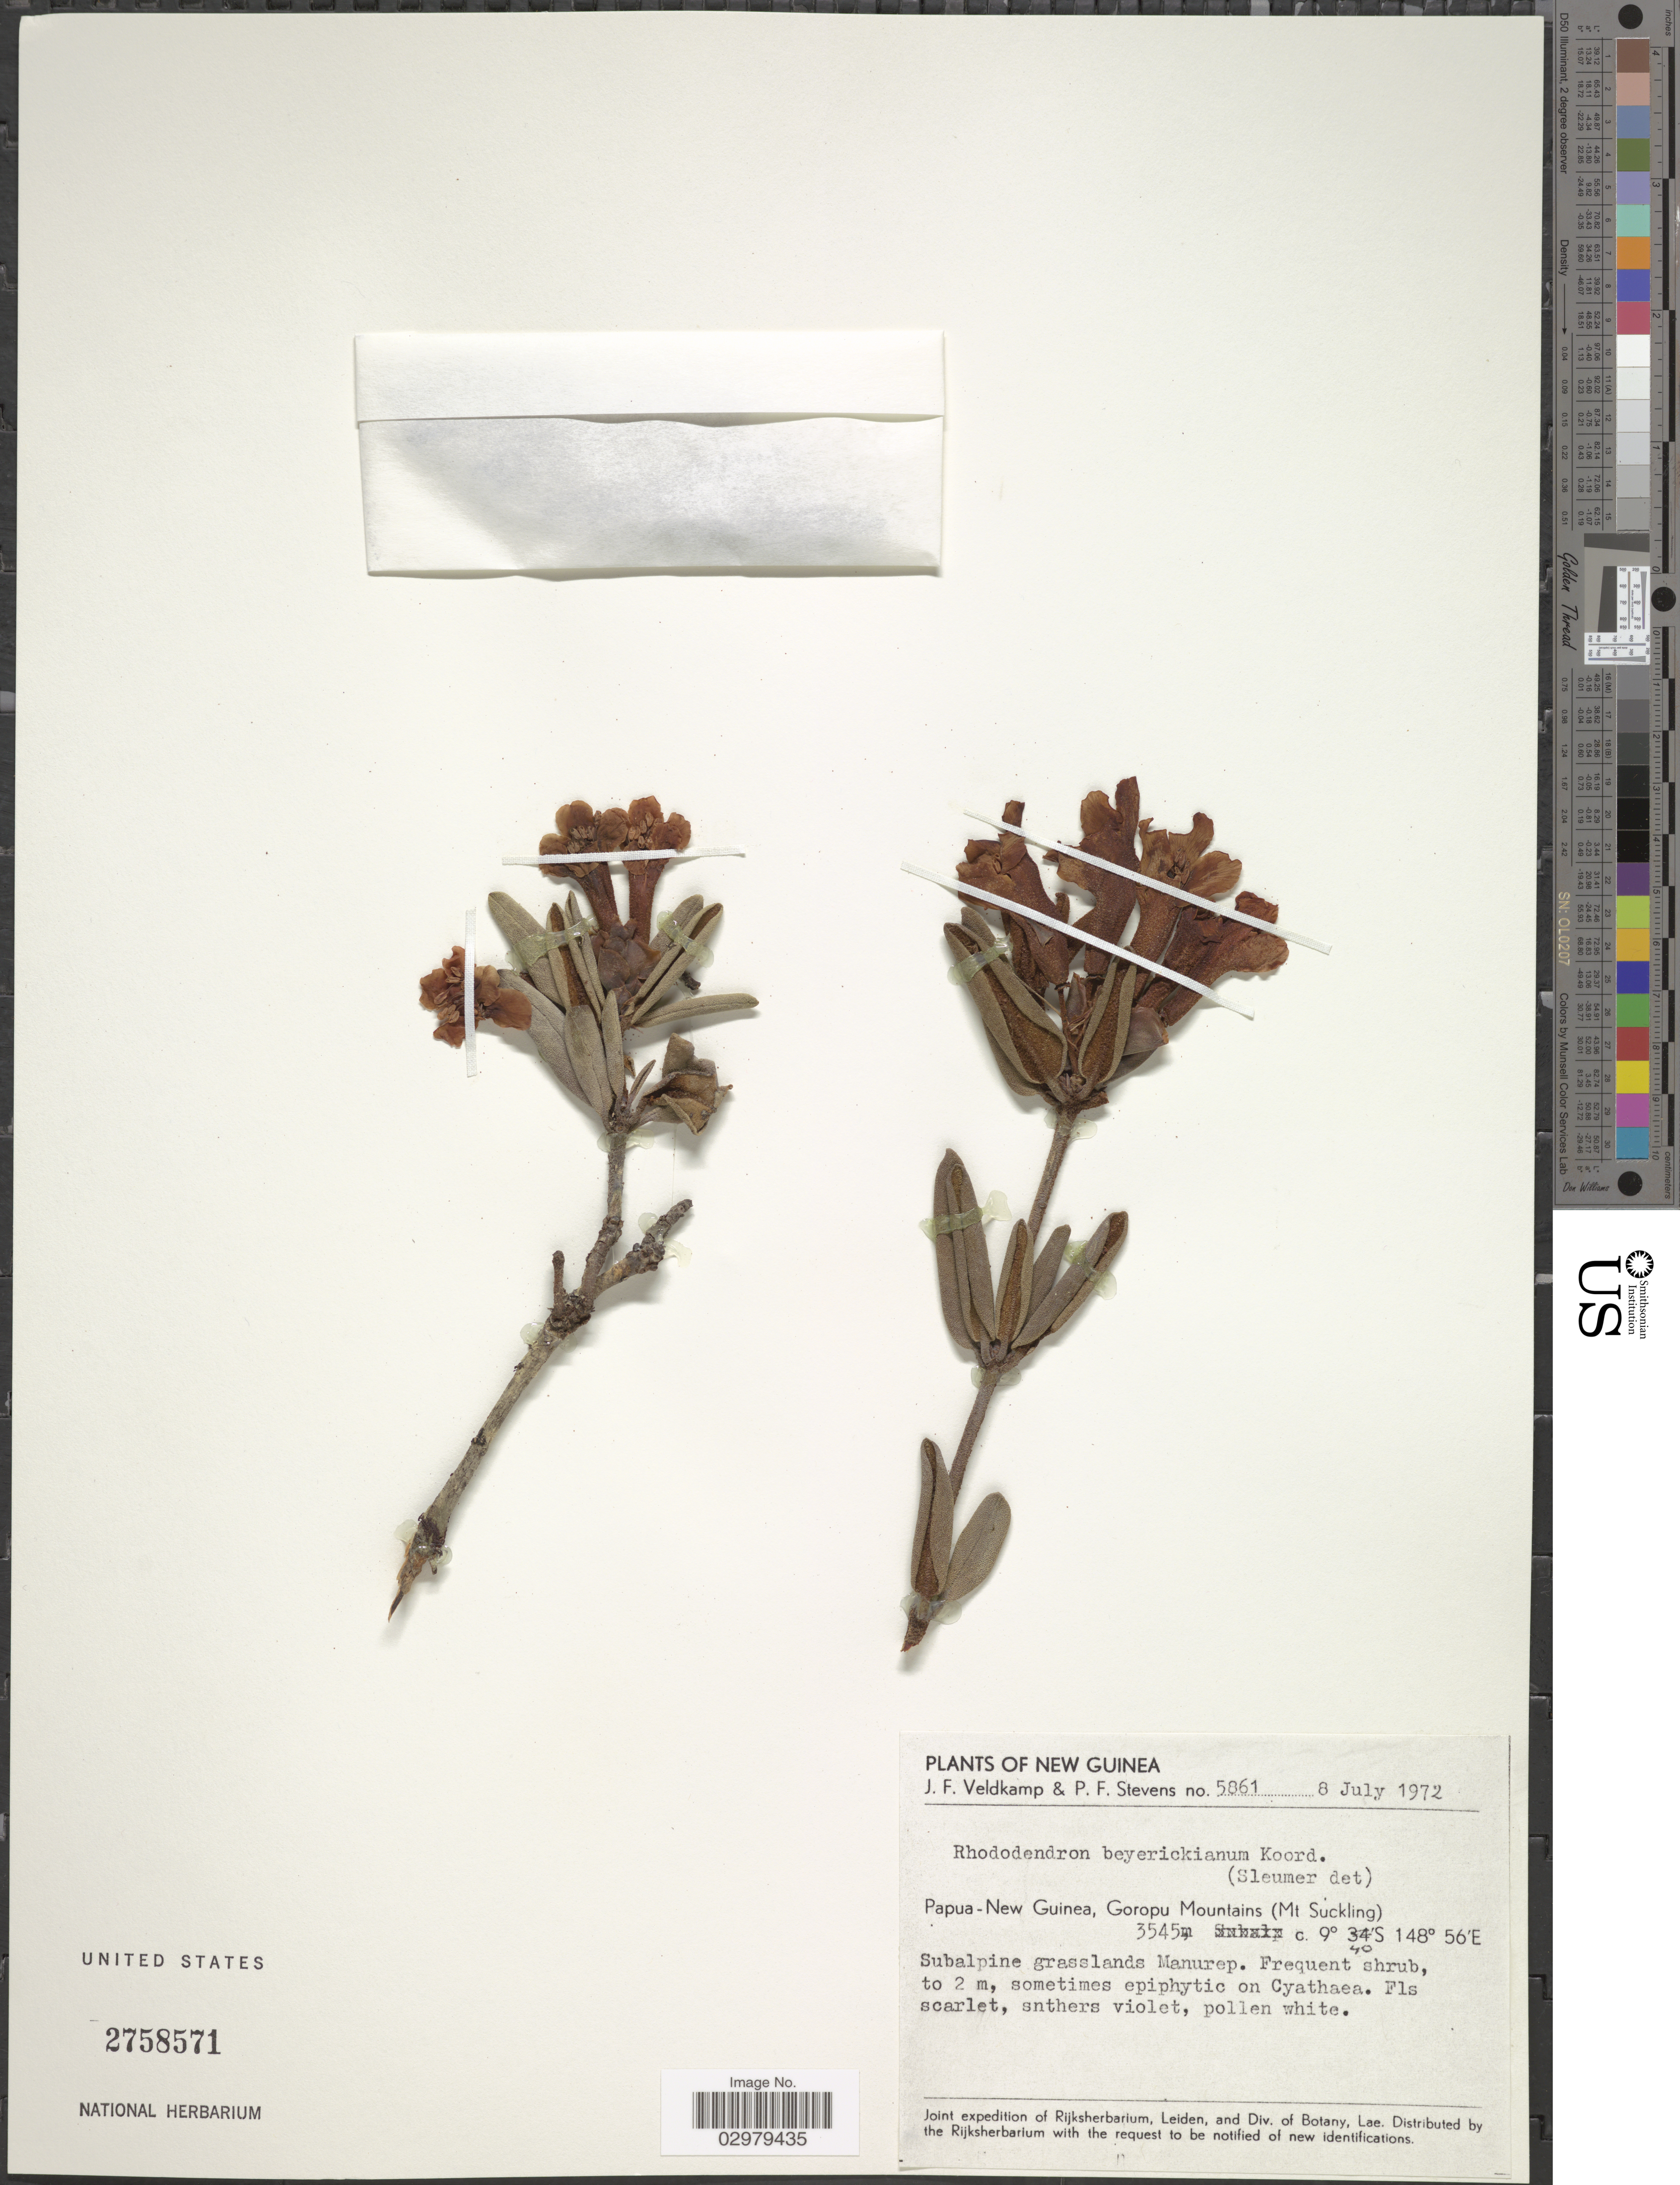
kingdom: Plantae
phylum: Tracheophyta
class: Magnoliopsida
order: Ericales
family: Ericaceae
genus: Rhododendron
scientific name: Rhododendron beyerinckianum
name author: Koord.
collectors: J. F. Veldkamp & P. F. Stevens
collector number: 5861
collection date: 1972-07-08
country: Papua New Guinea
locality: New Guinea. Goropu Mountains (Mt Suckling).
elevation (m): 3545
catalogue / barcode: US 2758571